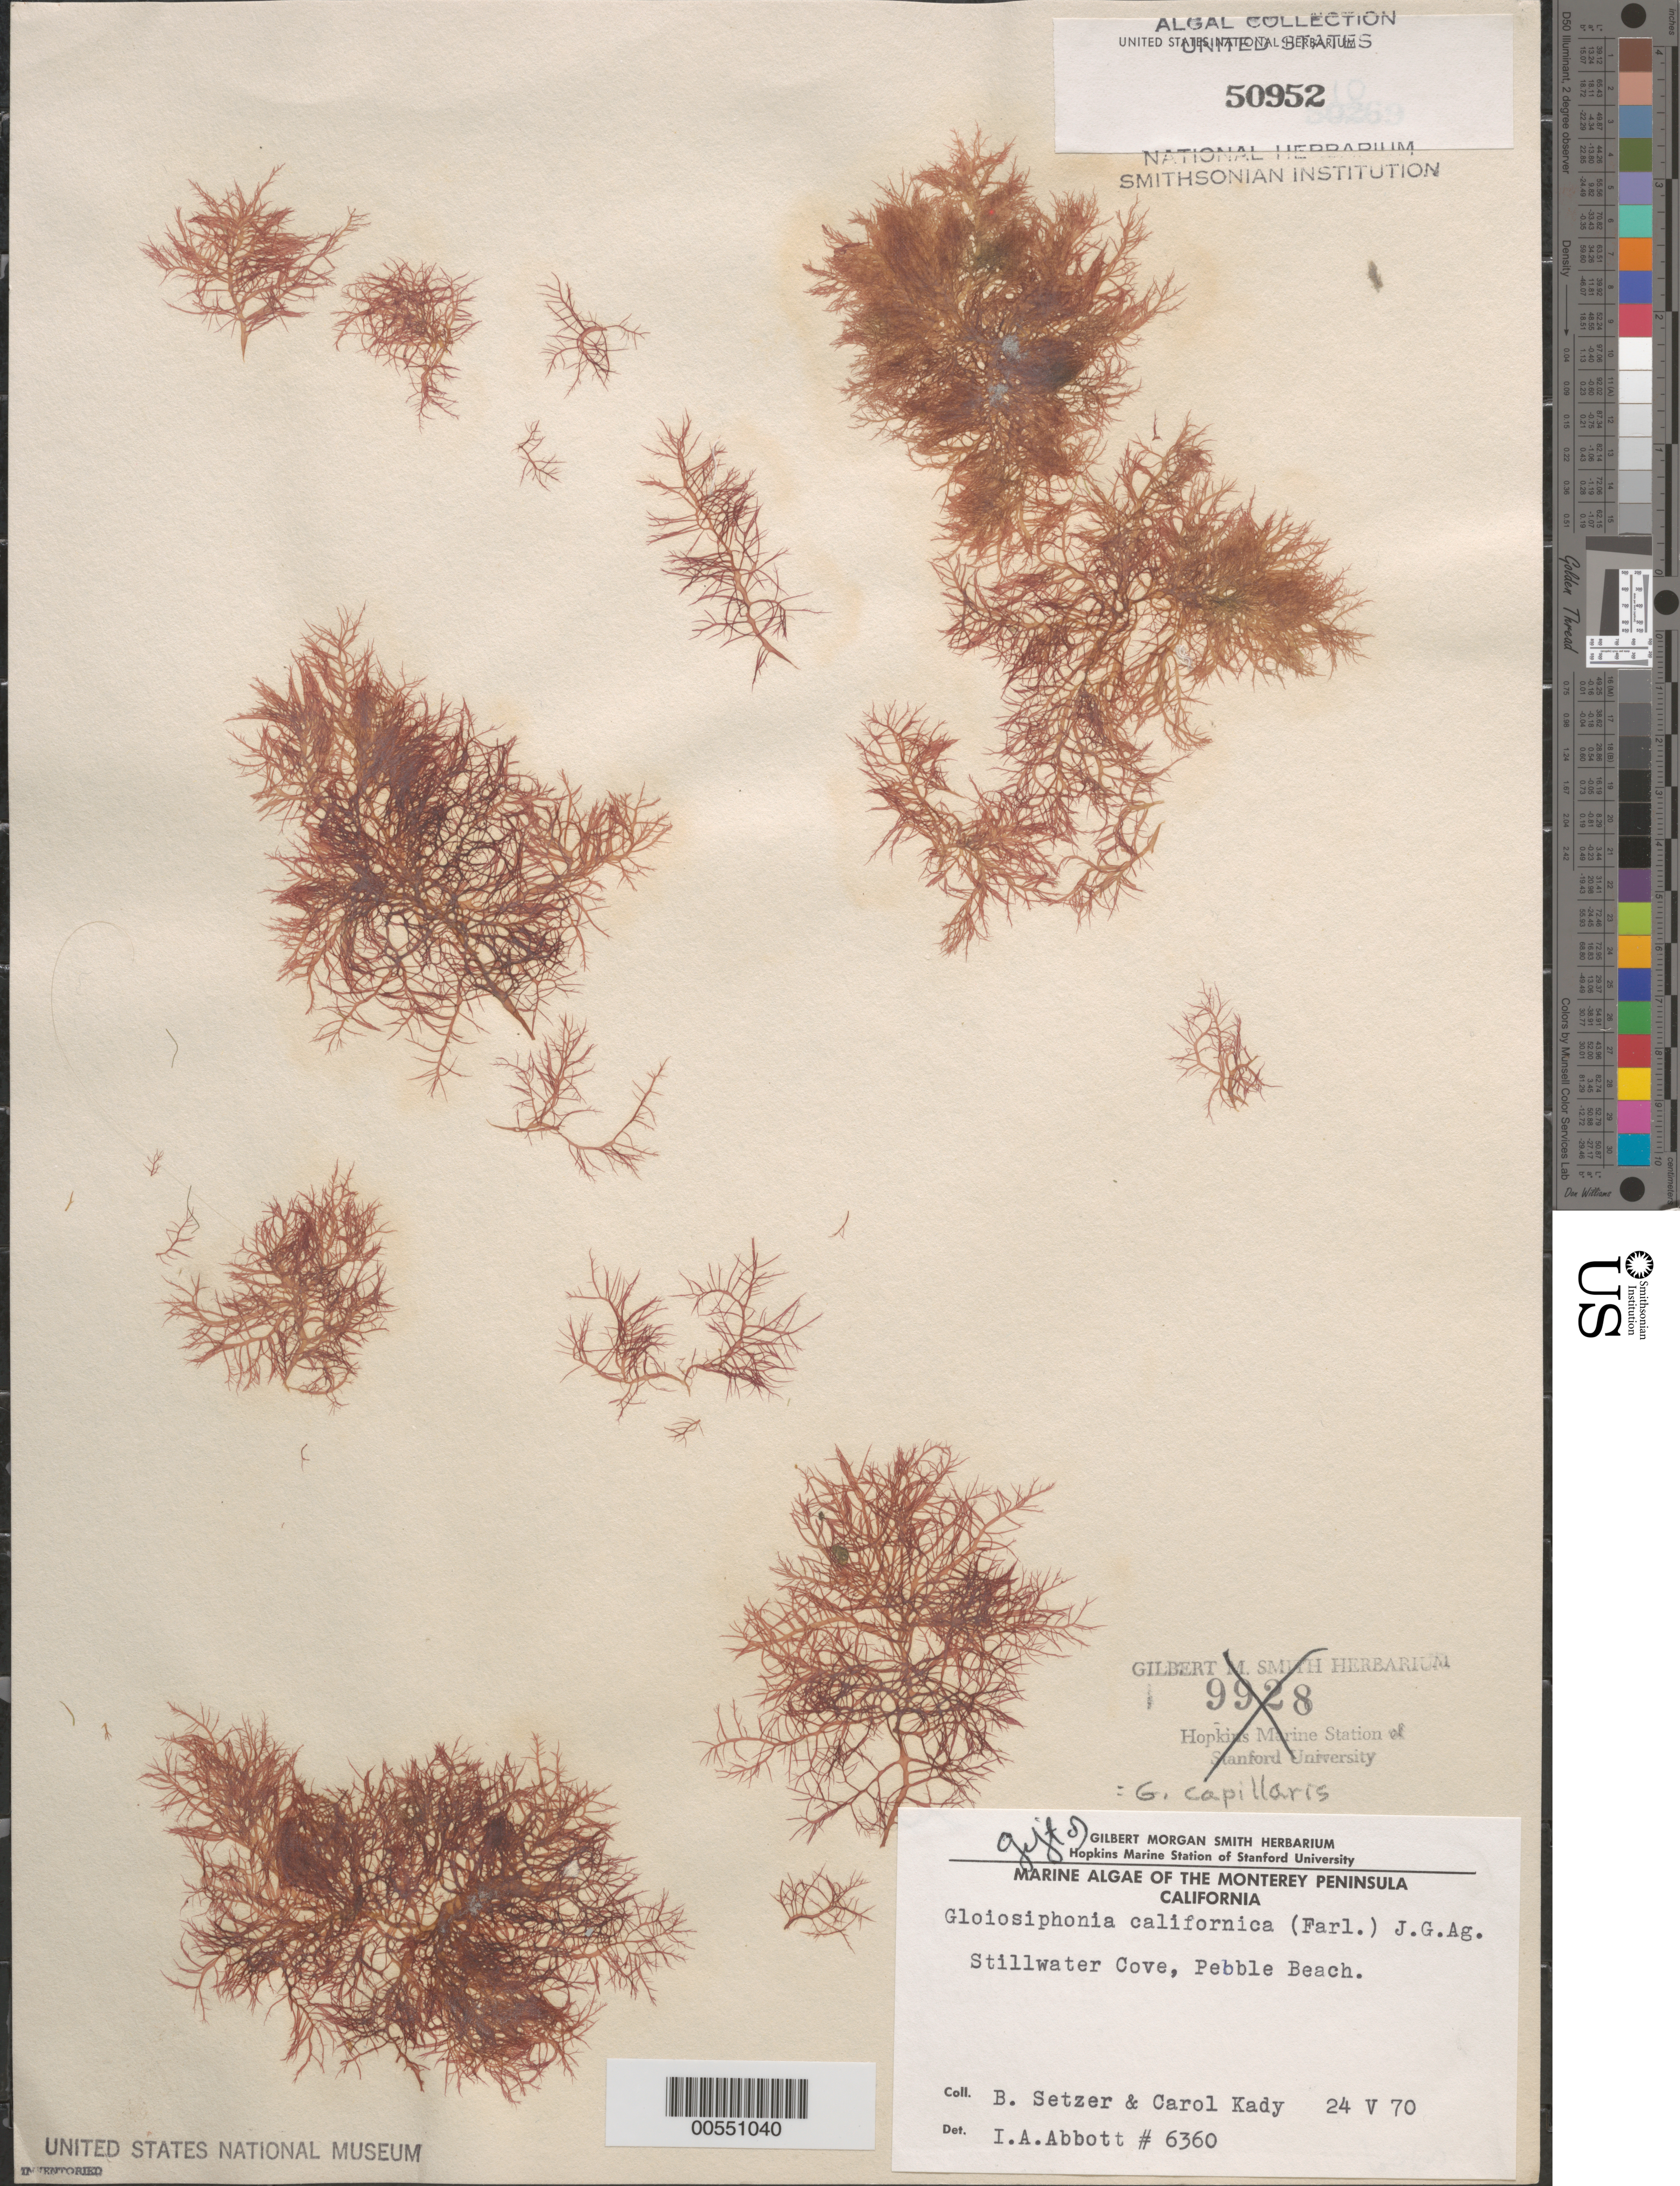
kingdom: Plantae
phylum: Rhodophyta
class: Florideophyceae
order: Gigartinales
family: Gloiosiphoniaceae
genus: Gloiosiphonia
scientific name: Gloiosiphonia capillaris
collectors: B. Setzer & C. Kady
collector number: IAA 6360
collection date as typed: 24 May 1970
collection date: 1970-05-24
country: United States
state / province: California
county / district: Monterey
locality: Stillwater Cove, Pebble Beach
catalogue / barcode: US 50952